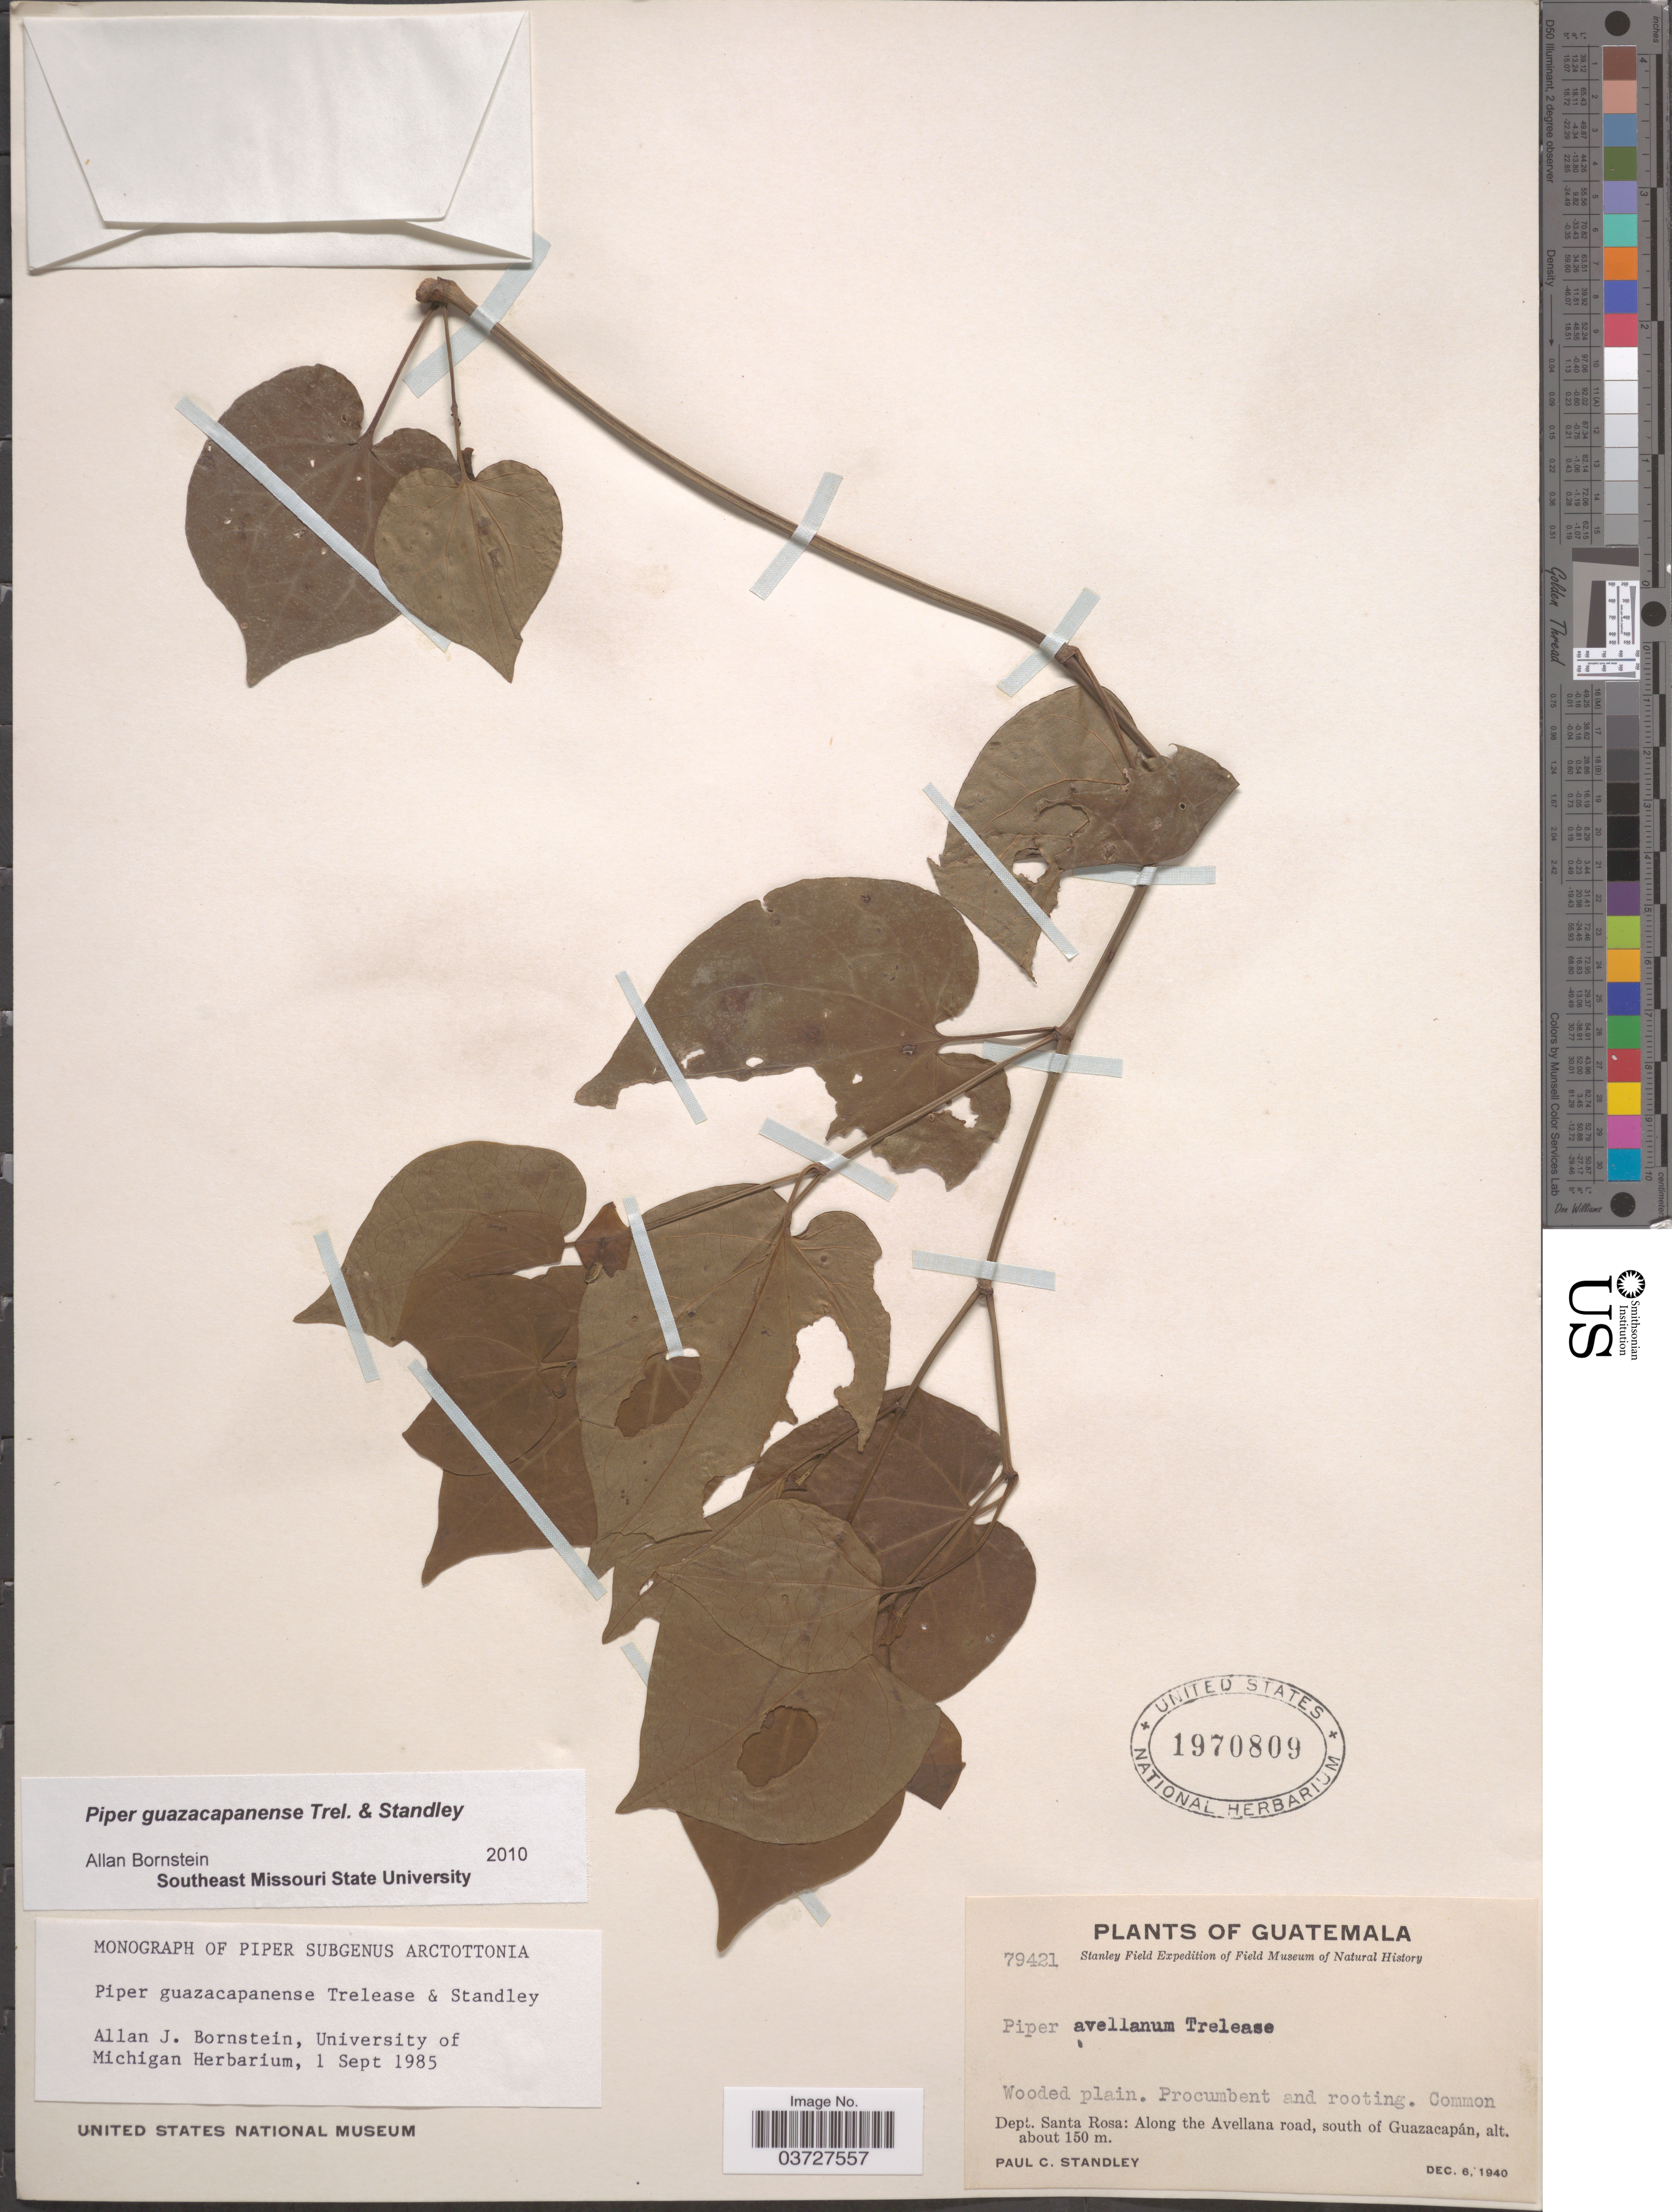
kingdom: Plantae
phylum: Tracheophyta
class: Magnoliopsida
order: Piperales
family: Piperaceae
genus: Piper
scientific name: Piper guazacapanense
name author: Trel. & Standl.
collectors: P. C. Standley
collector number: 79421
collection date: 1940-12-06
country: Guatemala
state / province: Santa Rosa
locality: Dept. Santa Rosa: Along the Avellana road, south of Guazacapán.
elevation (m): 150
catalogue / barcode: US 1970809